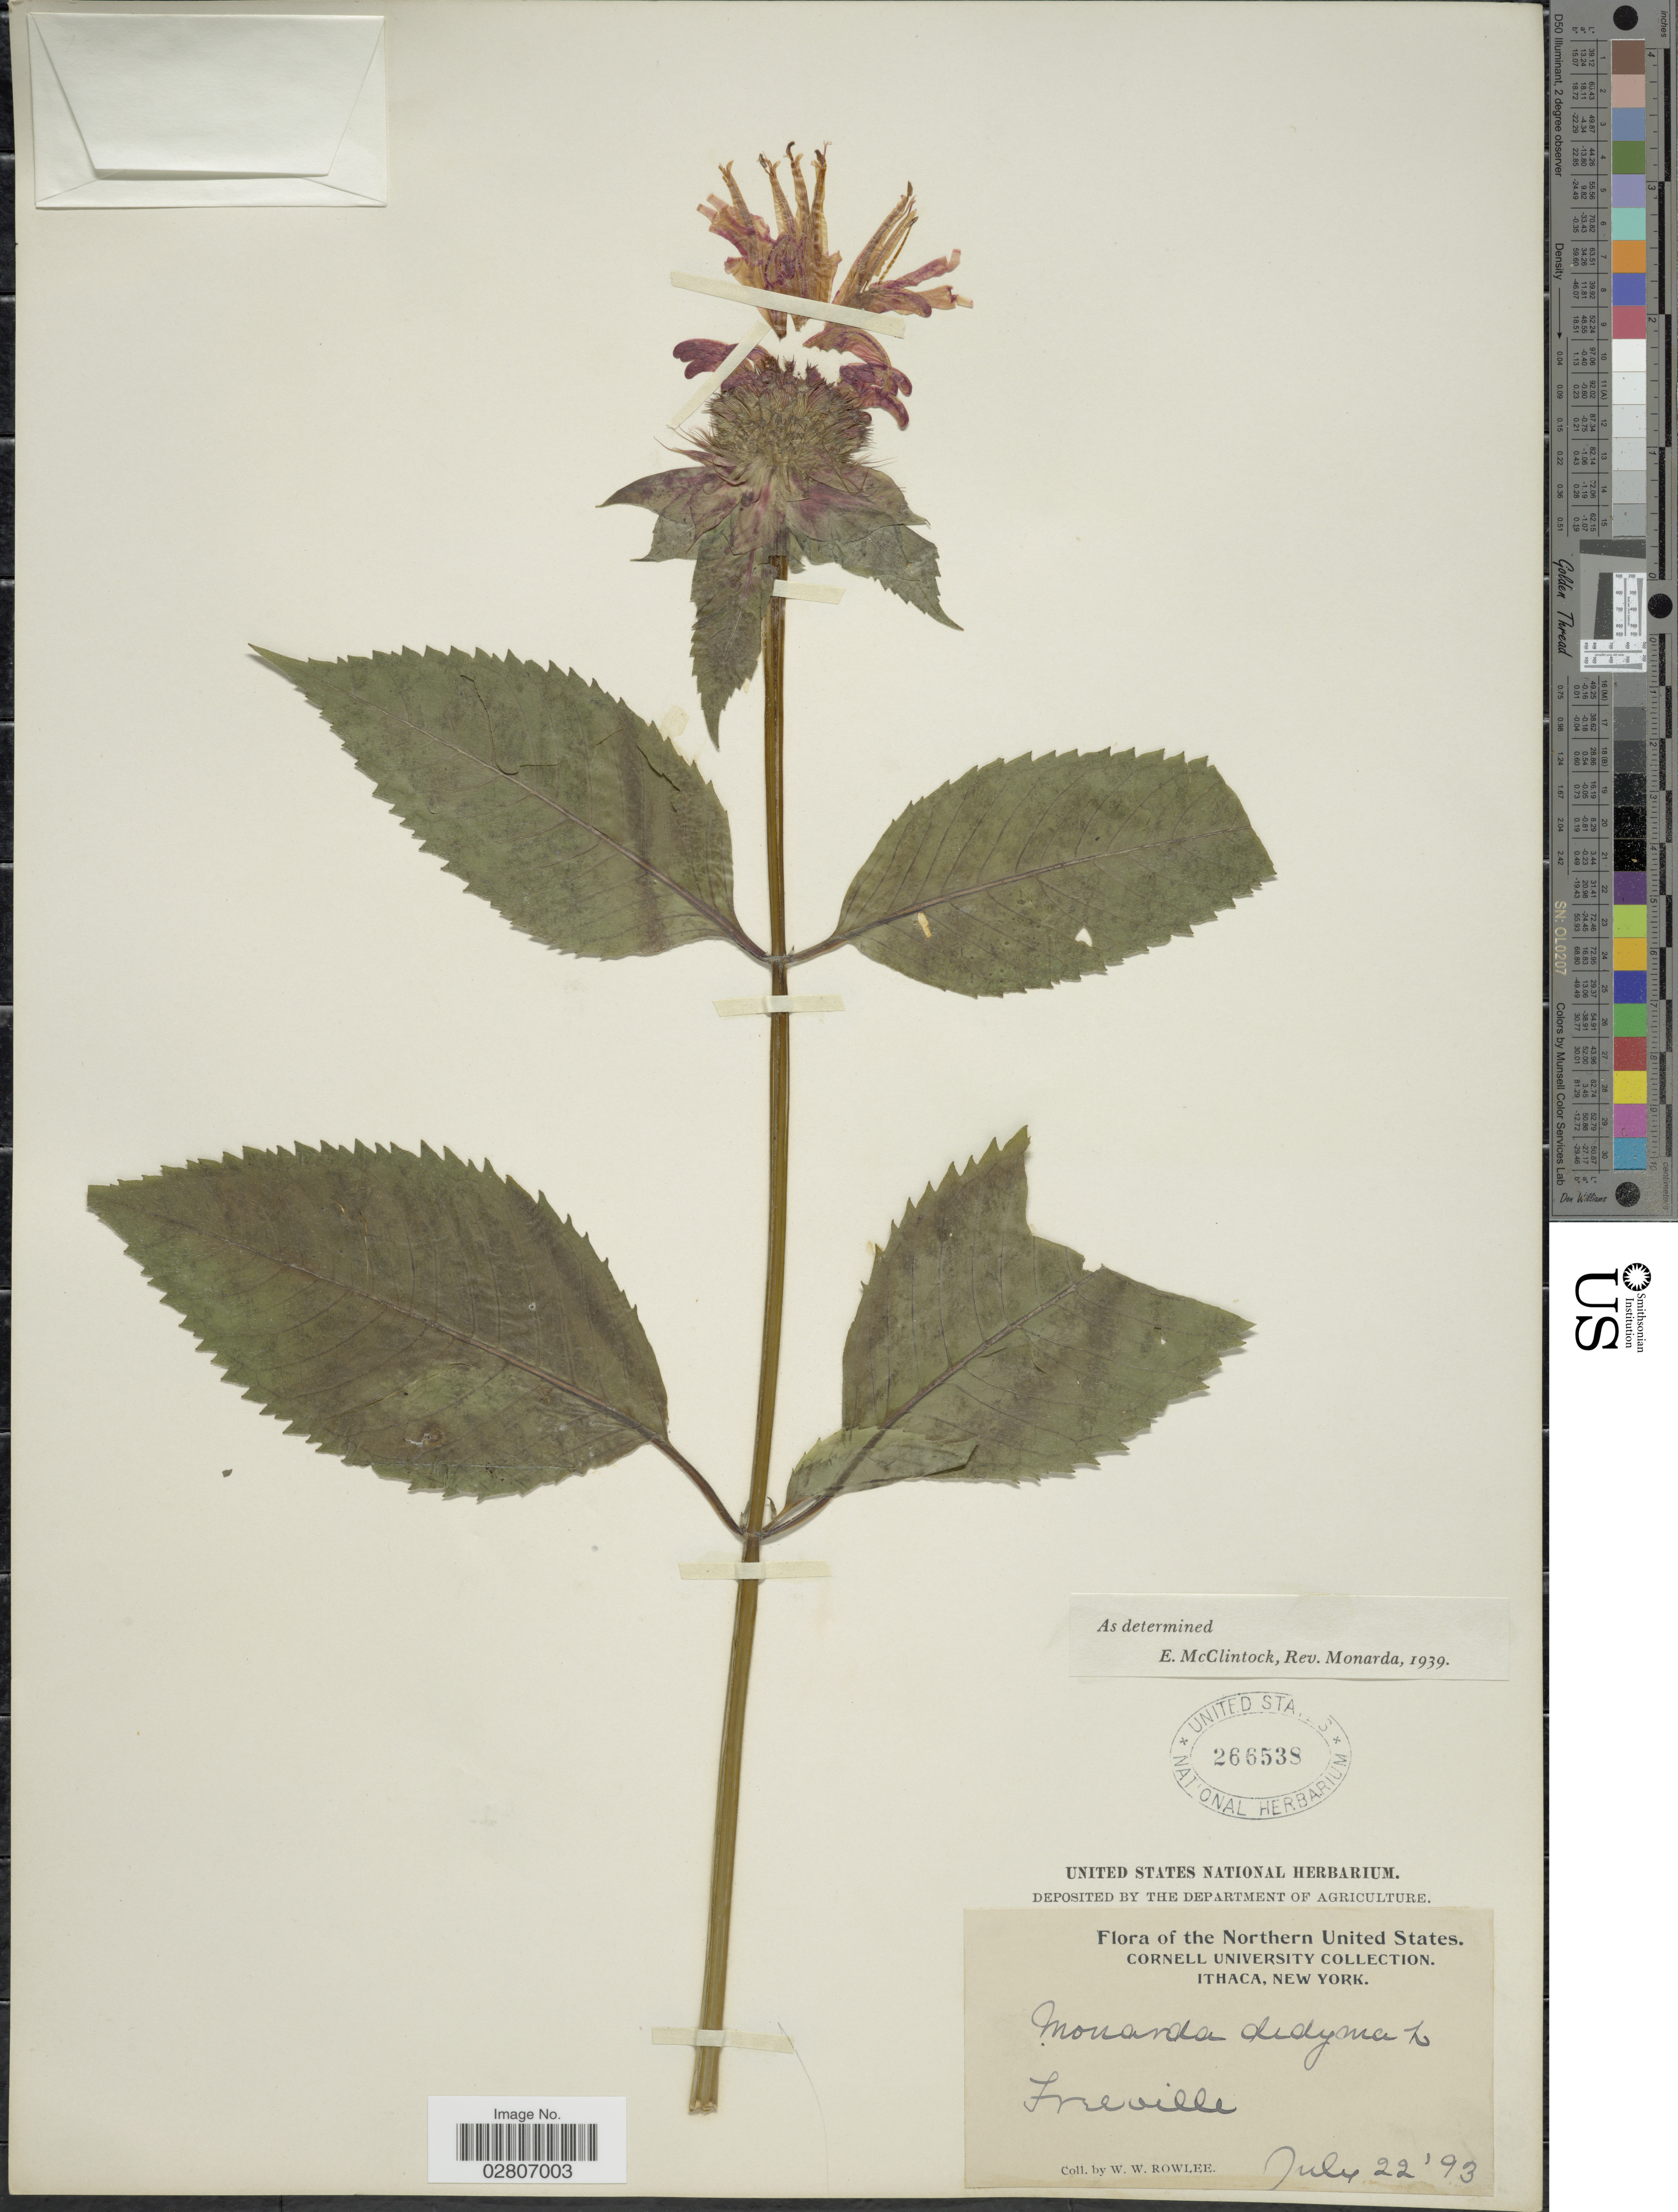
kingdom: Plantae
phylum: Tracheophyta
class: Magnoliopsida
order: Lamiales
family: Lamiaceae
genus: Monarda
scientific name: Monarda didyma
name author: L.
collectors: W. W. Rowlee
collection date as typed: Transcribed d/m/y: 22/7/93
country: United States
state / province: New York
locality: Northern United States. Ithaca. Freeville.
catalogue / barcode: US 266538